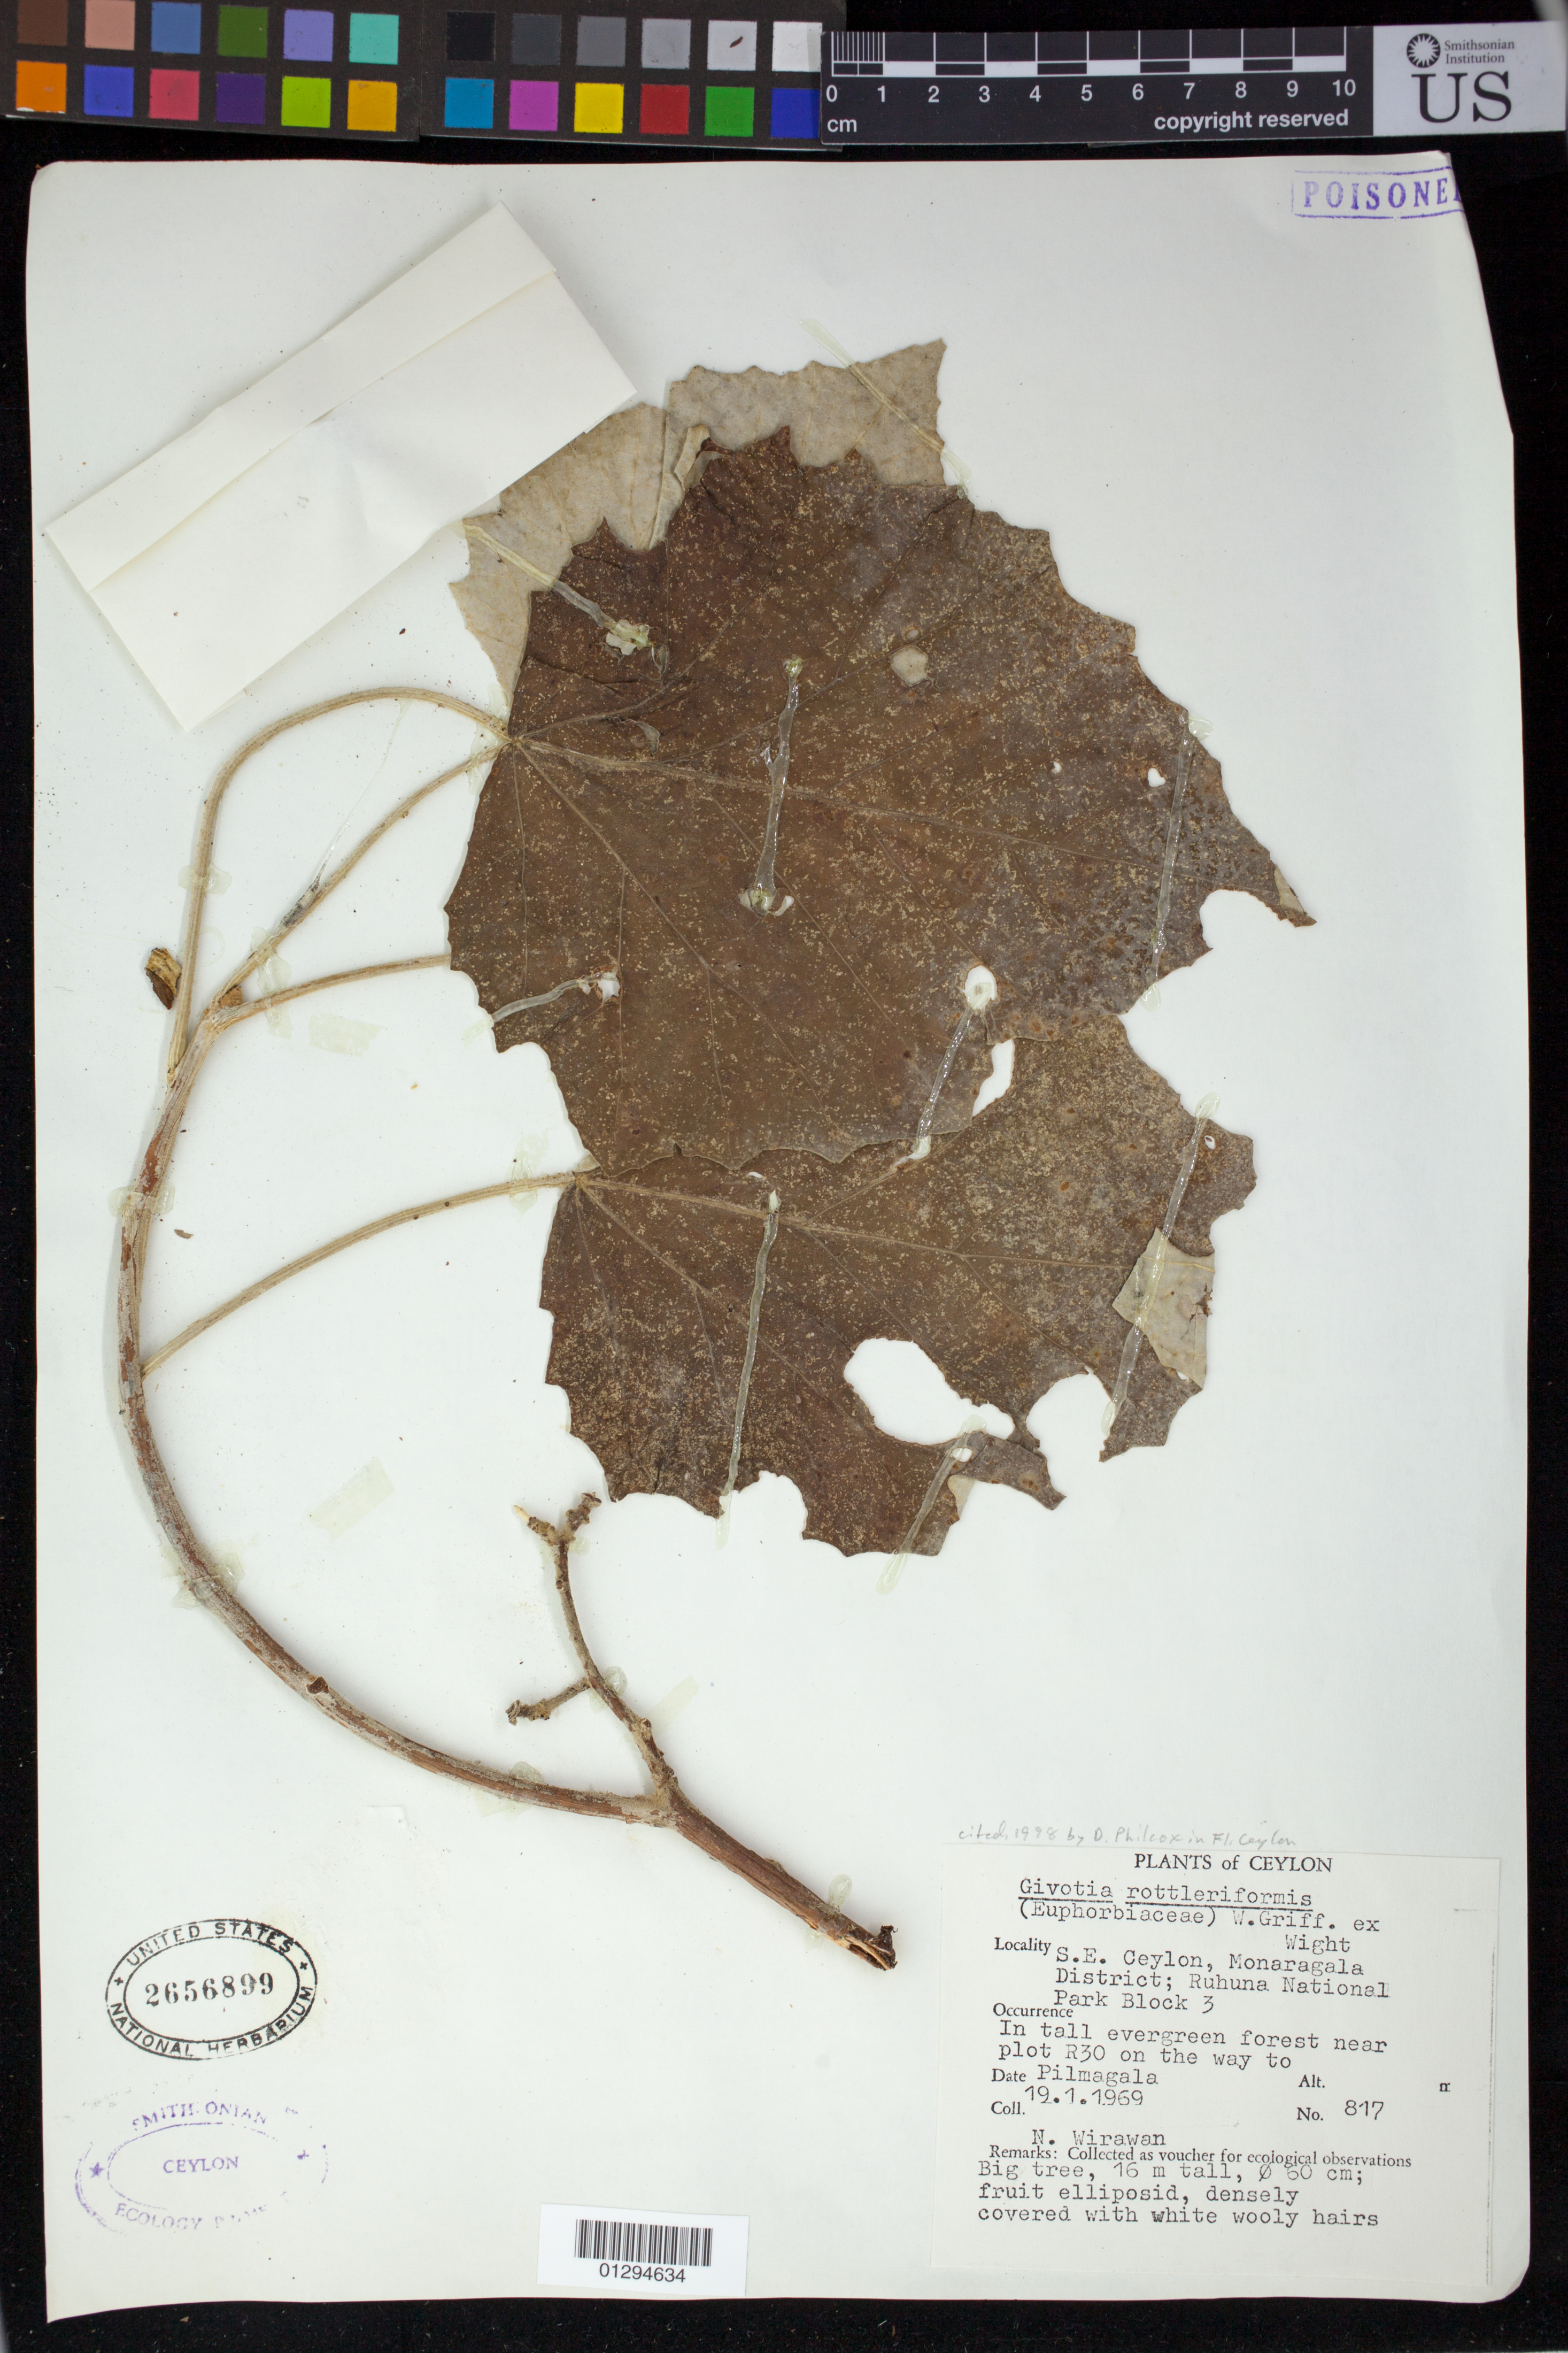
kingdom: Plantae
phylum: Tracheophyta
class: Magnoliopsida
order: Malpighiales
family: Euphorbiaceae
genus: Givotia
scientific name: Givotia rottleriformis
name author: Griff. ex Wight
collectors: N. Wirawan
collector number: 817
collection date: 1969-01-19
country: Sri Lanka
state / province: Uva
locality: S.E. Ceylon, Monaragala District; Ruhuna National Park Block 3 In tall evergreen forest near plot R30 on the way to Pilmagala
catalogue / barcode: US 2656899